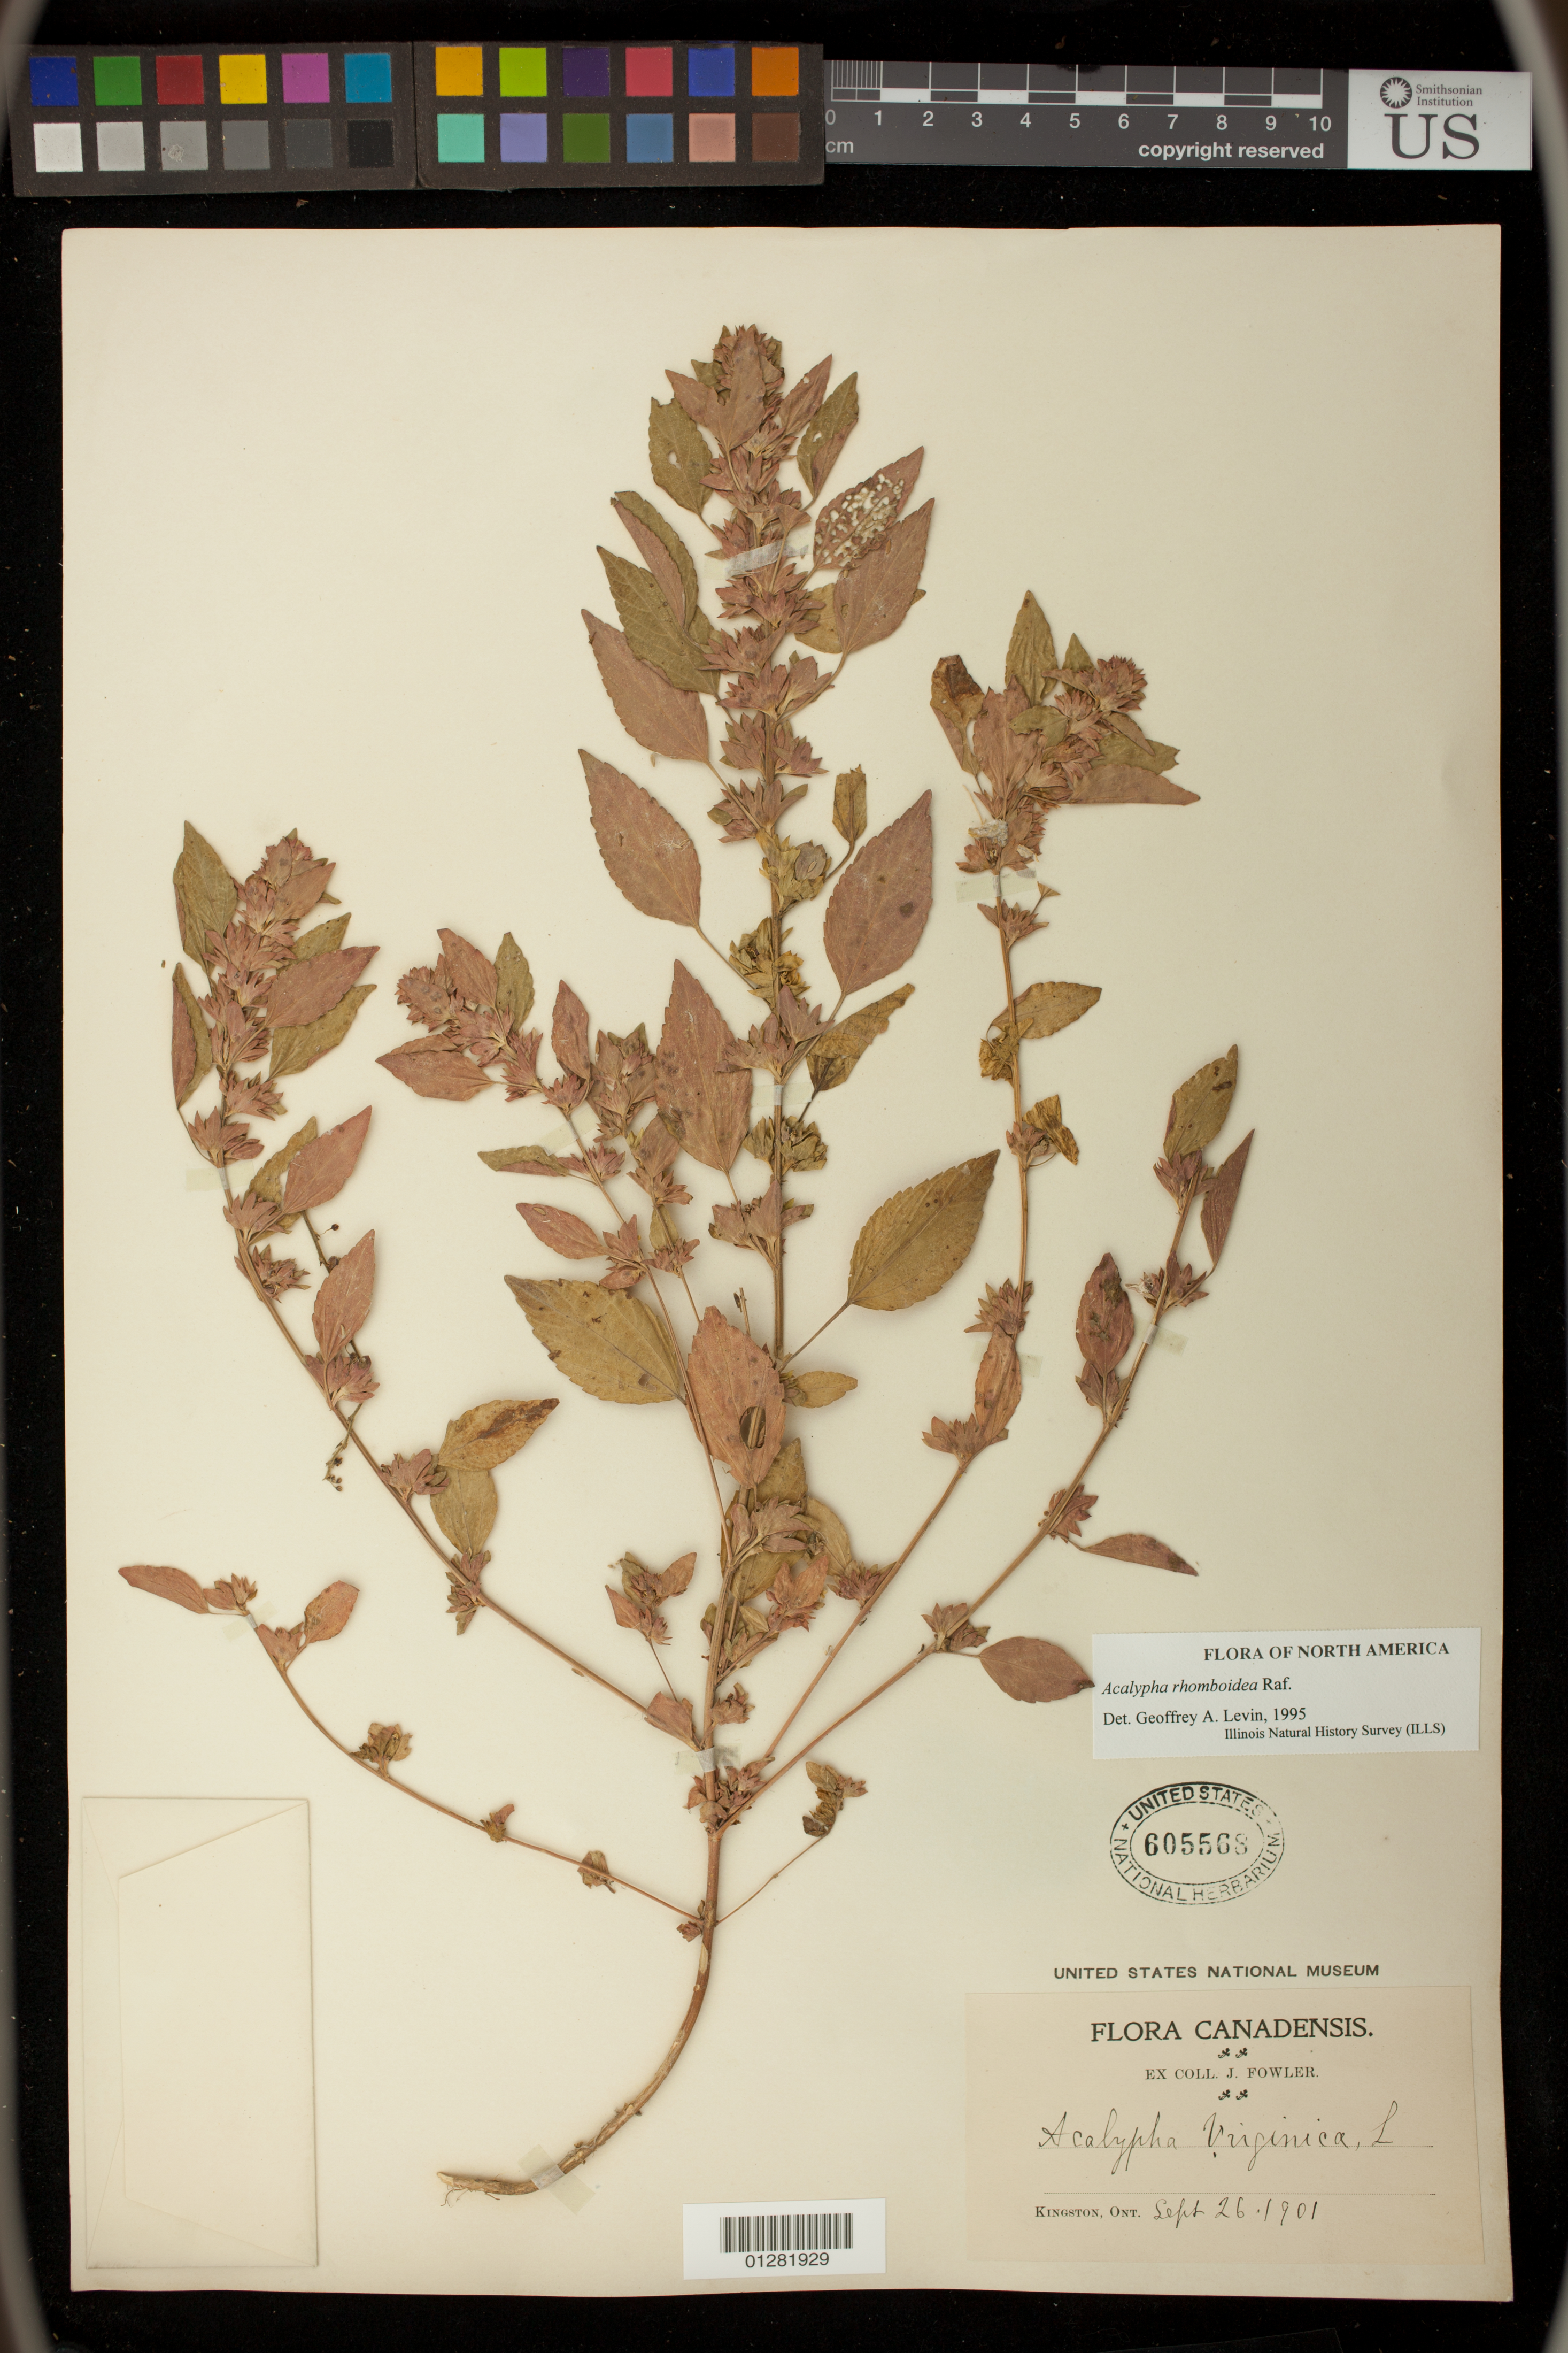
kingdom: Plantae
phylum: Tracheophyta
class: Magnoliopsida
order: Malpighiales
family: Euphorbiaceae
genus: Acalypha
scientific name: Acalypha rhomboidea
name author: Raf.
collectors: J. P. Fowler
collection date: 1901-09-26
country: Canada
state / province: Ontario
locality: Kingston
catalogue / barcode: US 605568